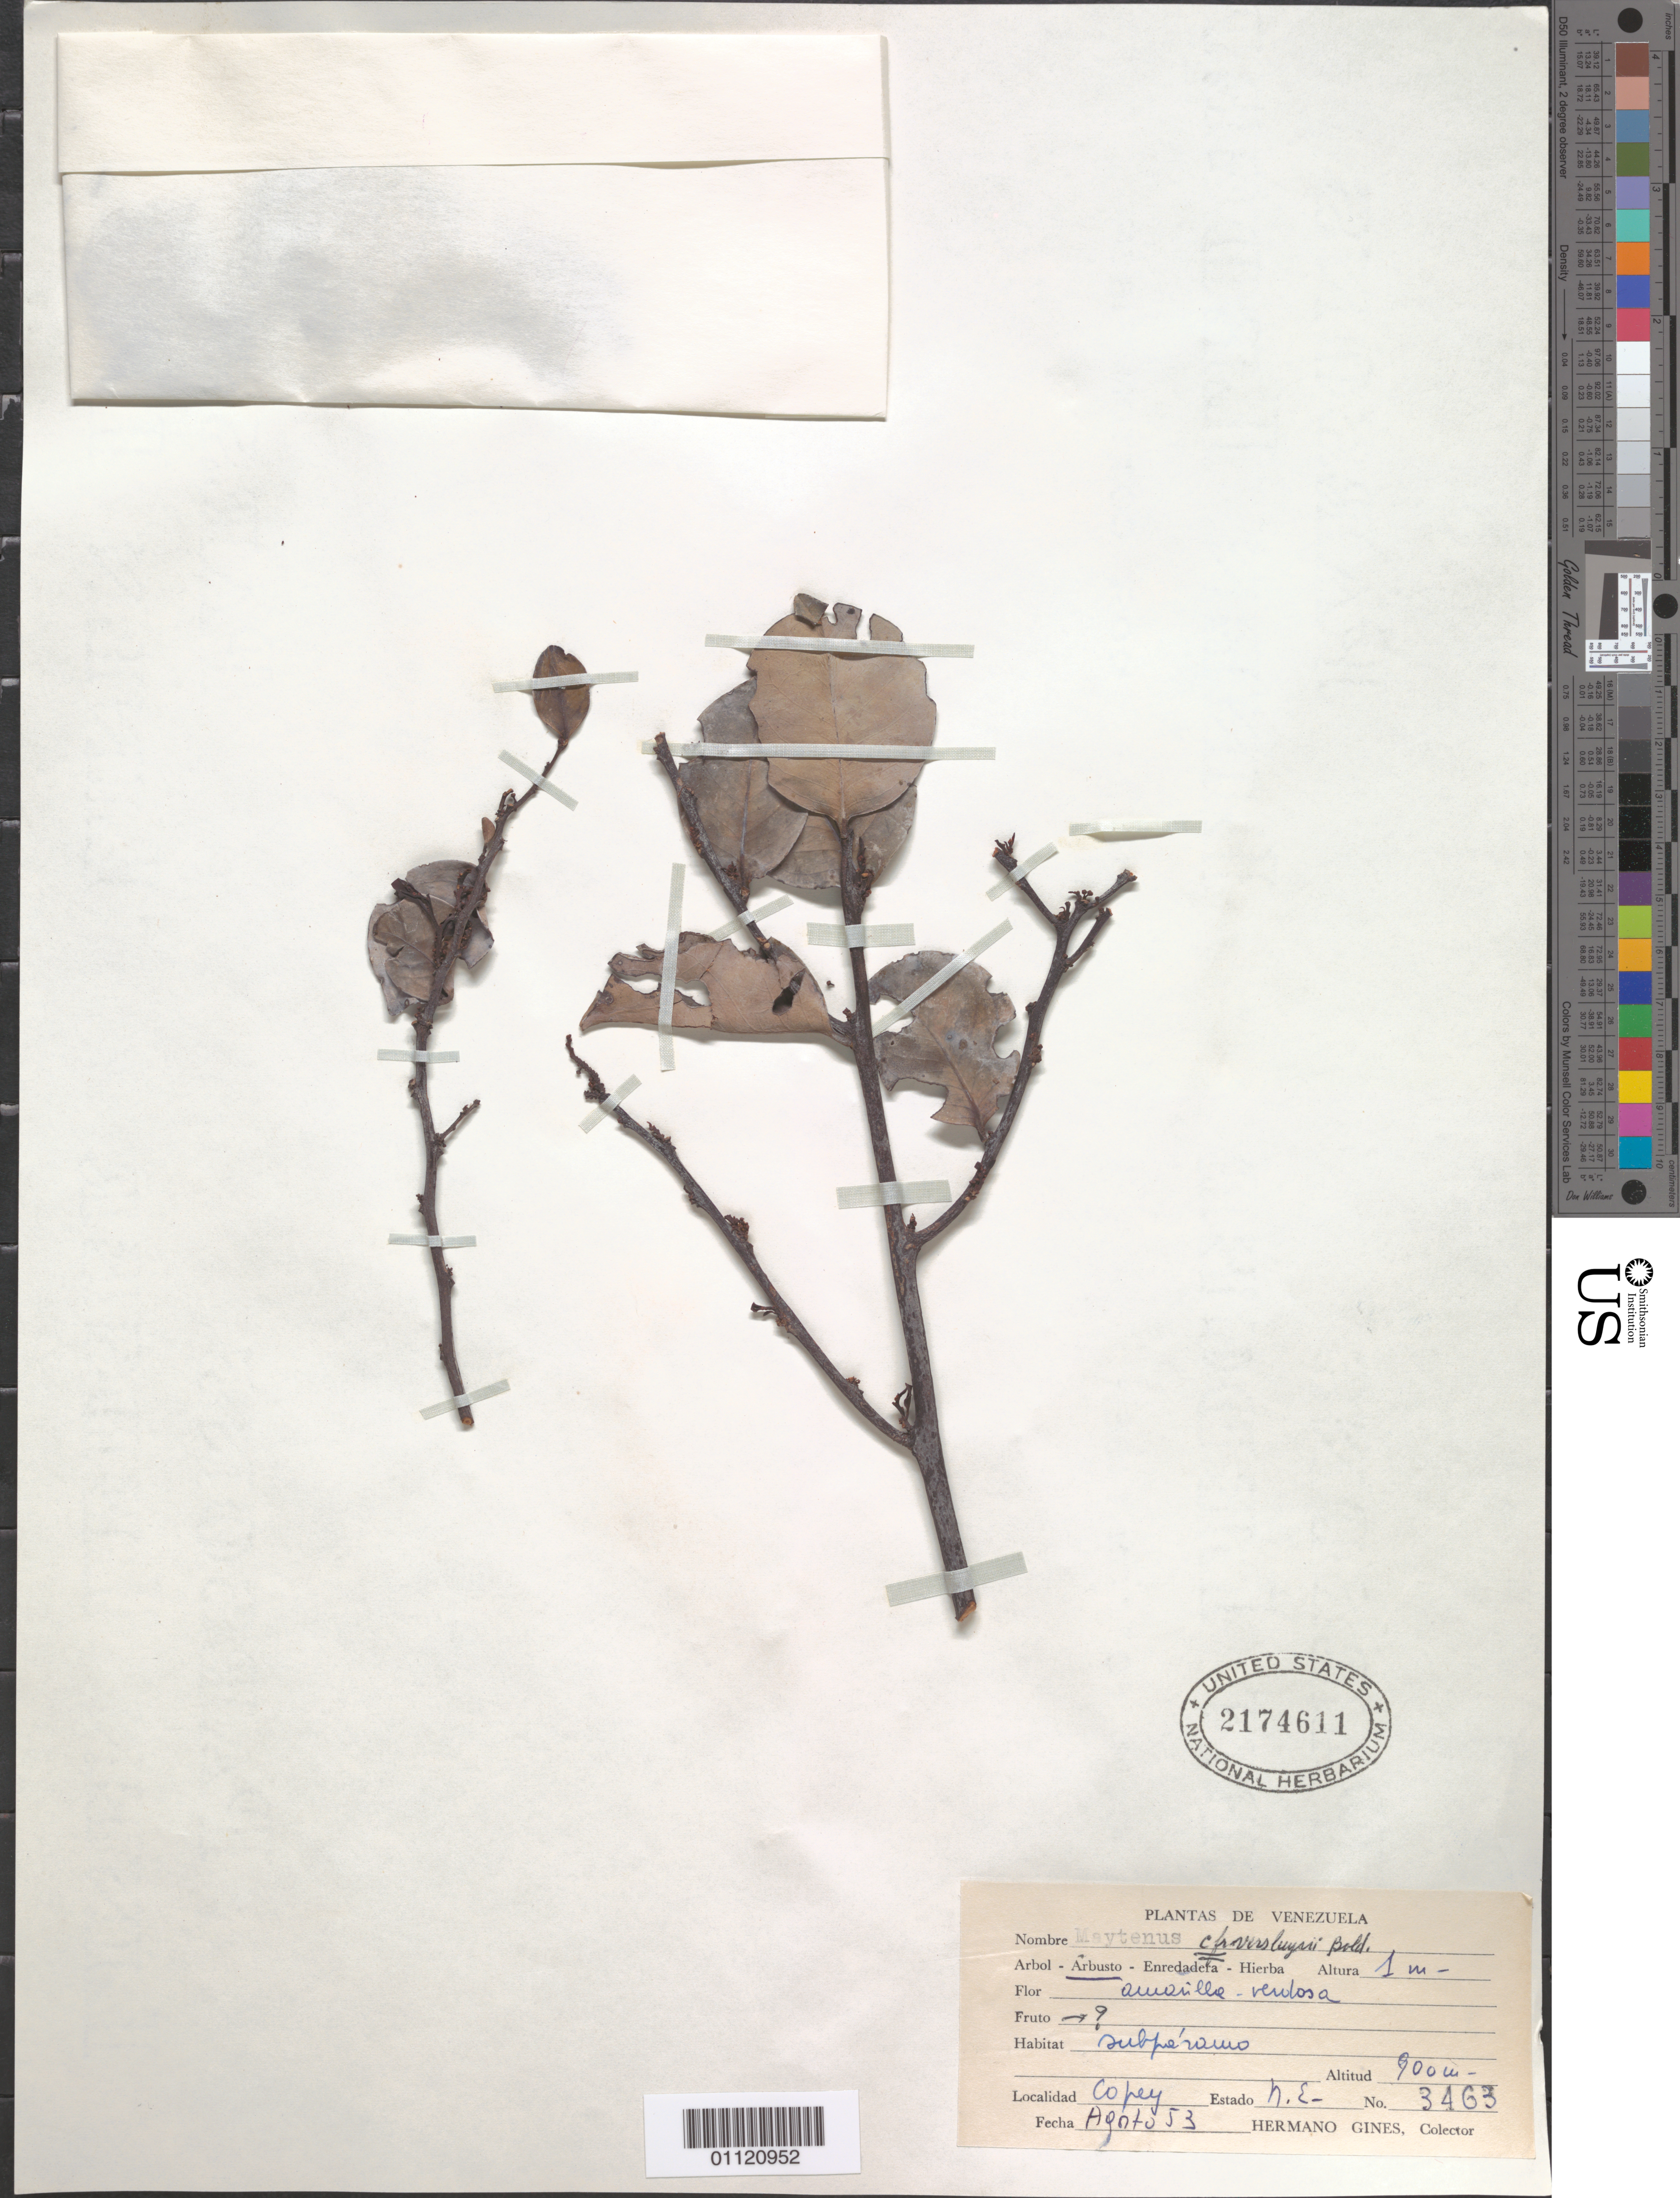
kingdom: Plantae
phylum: Tracheophyta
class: Magnoliopsida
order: Celastrales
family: Celastraceae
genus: Maytenus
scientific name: Maytenus versluysii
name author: Bold.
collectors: Bro. Gines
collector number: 3463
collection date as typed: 01 Aug 1953 to 31 Aug 1953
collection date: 1953-08-01/1953-08-31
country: Venezuela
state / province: Nueva Esparta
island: Margarita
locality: Copey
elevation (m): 900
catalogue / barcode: US 2174611